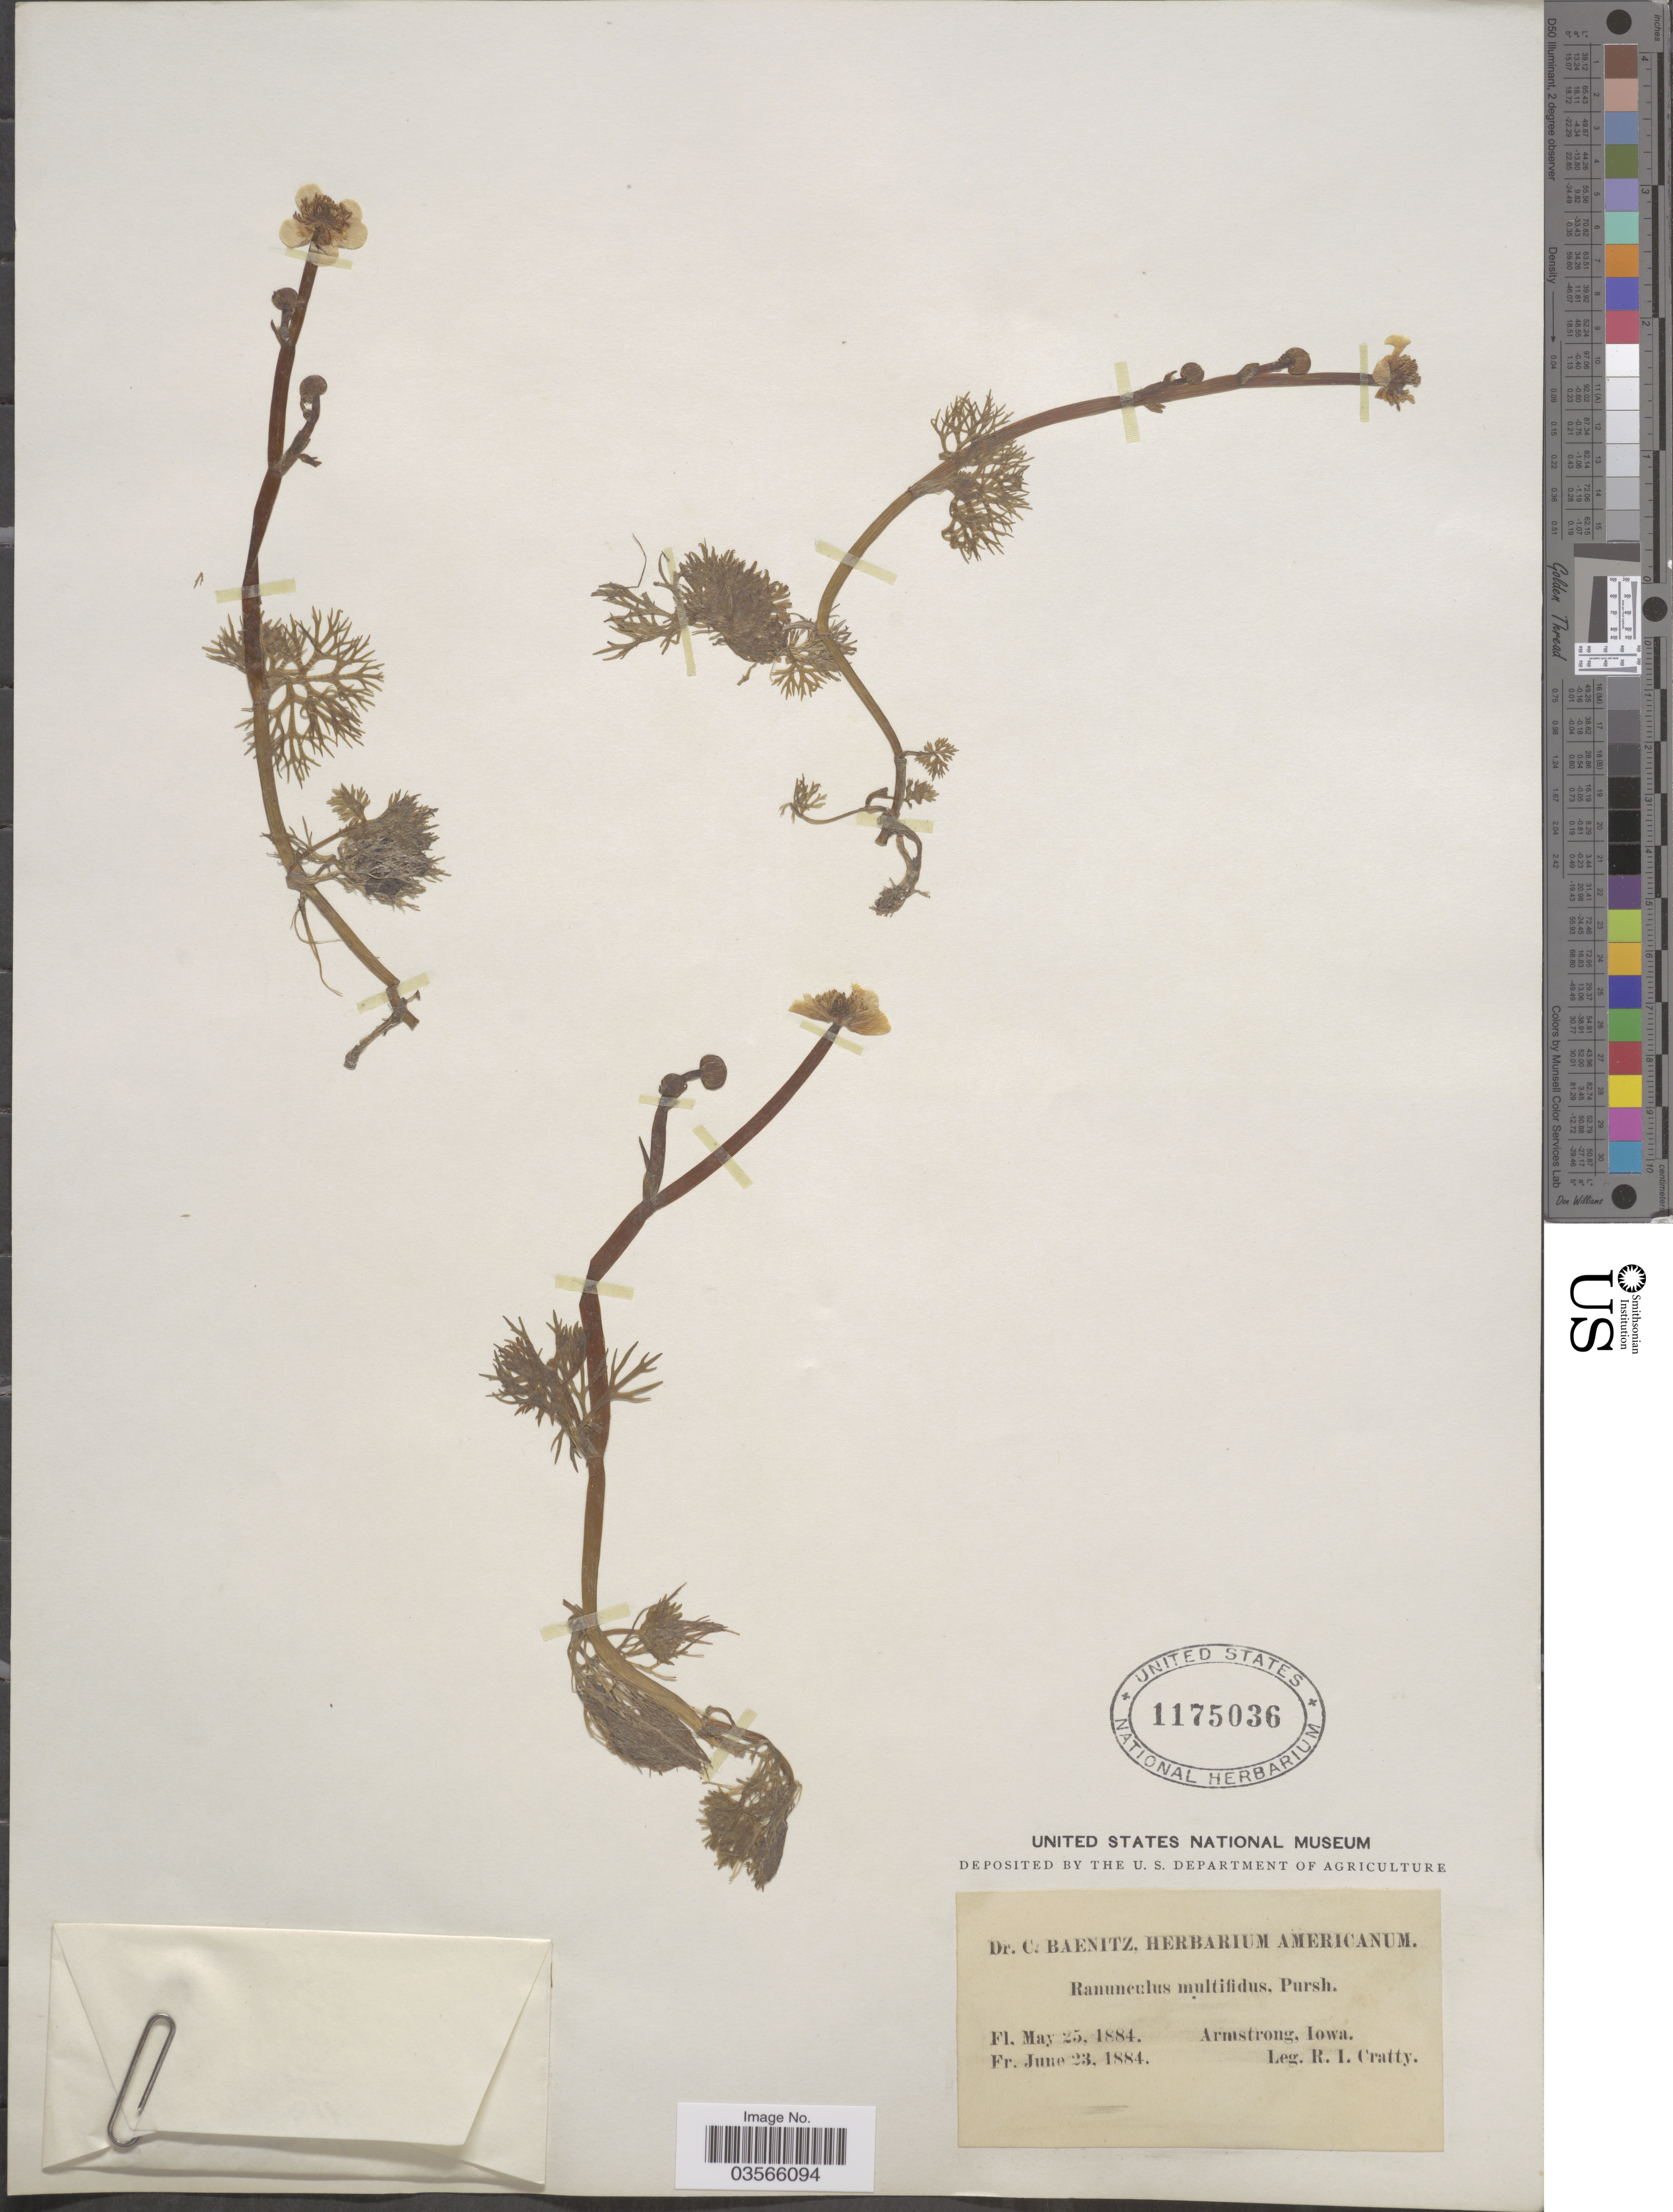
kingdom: Plantae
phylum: Tracheophyta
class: Magnoliopsida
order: Ranunculales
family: Ranunculaceae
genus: Ranunculus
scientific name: Ranunculus flabellaris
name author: Raf.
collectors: R. Cratty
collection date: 1884-05-25/1884-06-23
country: United States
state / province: Iowa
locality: Armstrong.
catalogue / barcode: US 1175036